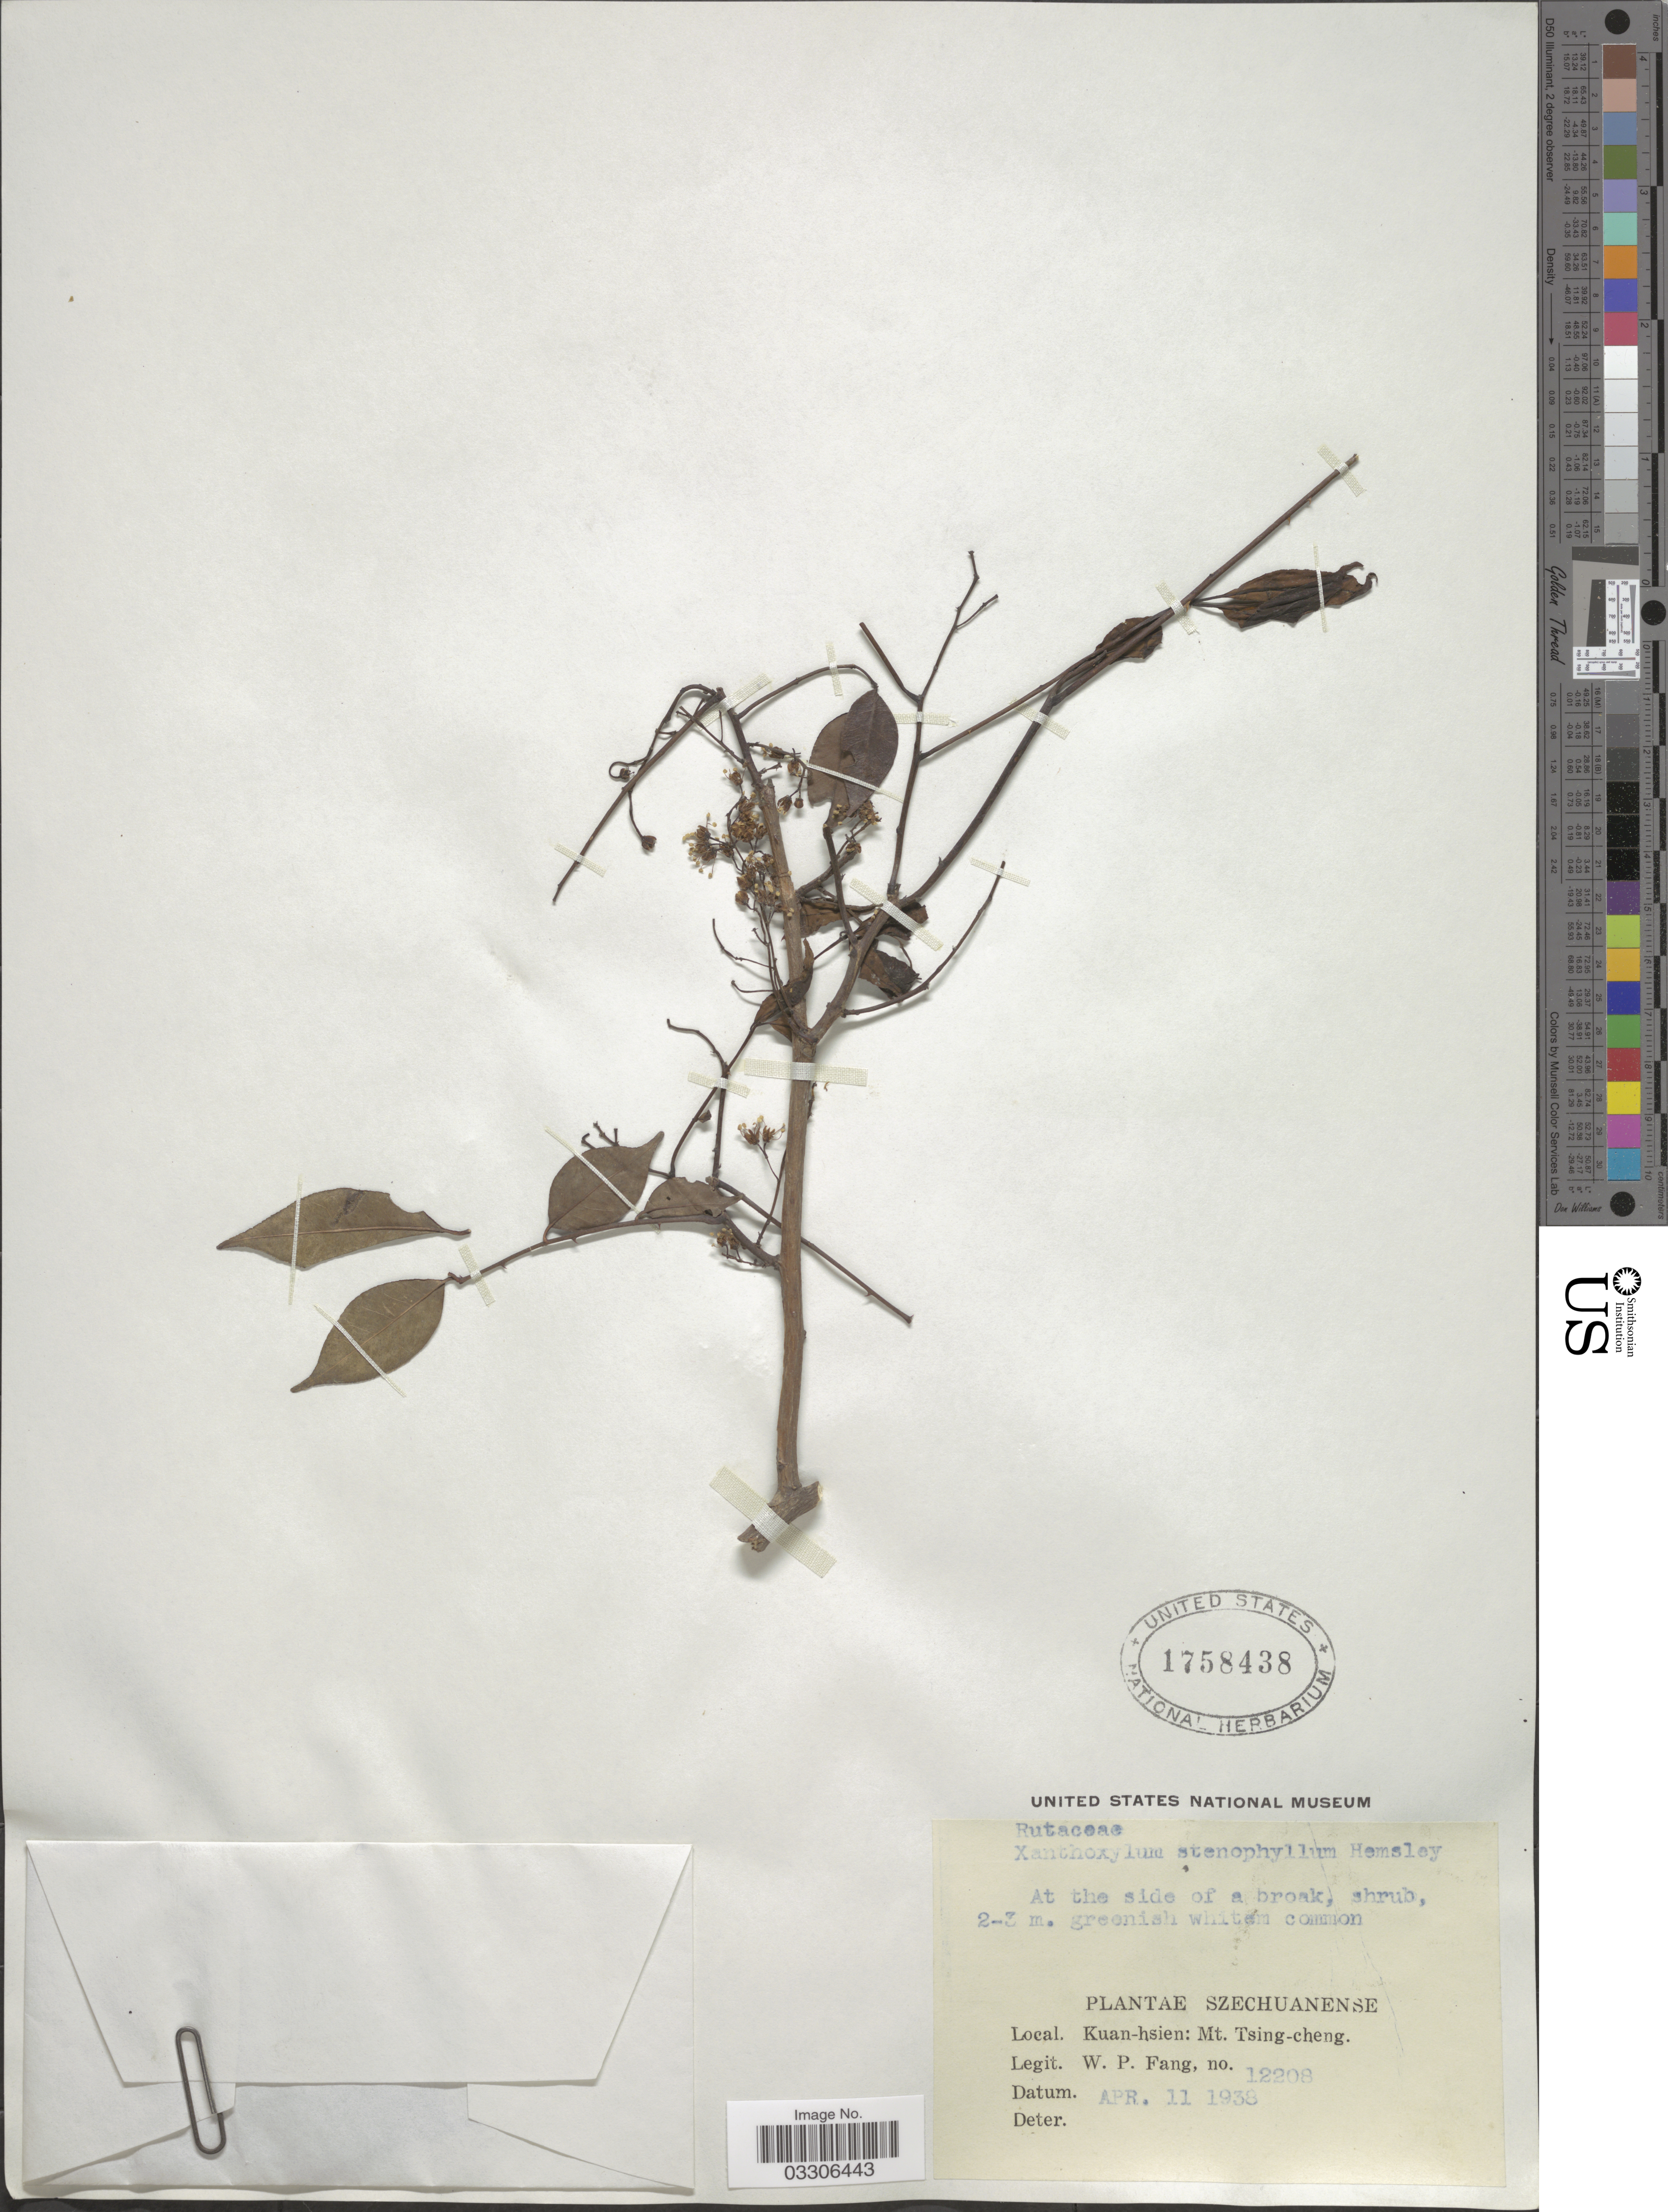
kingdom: Plantae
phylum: Tracheophyta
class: Magnoliopsida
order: Sapindales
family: Rutaceae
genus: Zanthoxylum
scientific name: Zanthoxylum stenophyllum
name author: Hemsl.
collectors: W. P. Fang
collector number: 12208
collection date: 1938-04-11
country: China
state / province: Sichuan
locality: At the side of a brook. Kuan-hsien: Mt. Tsing-cheng.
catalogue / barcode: US 1758438